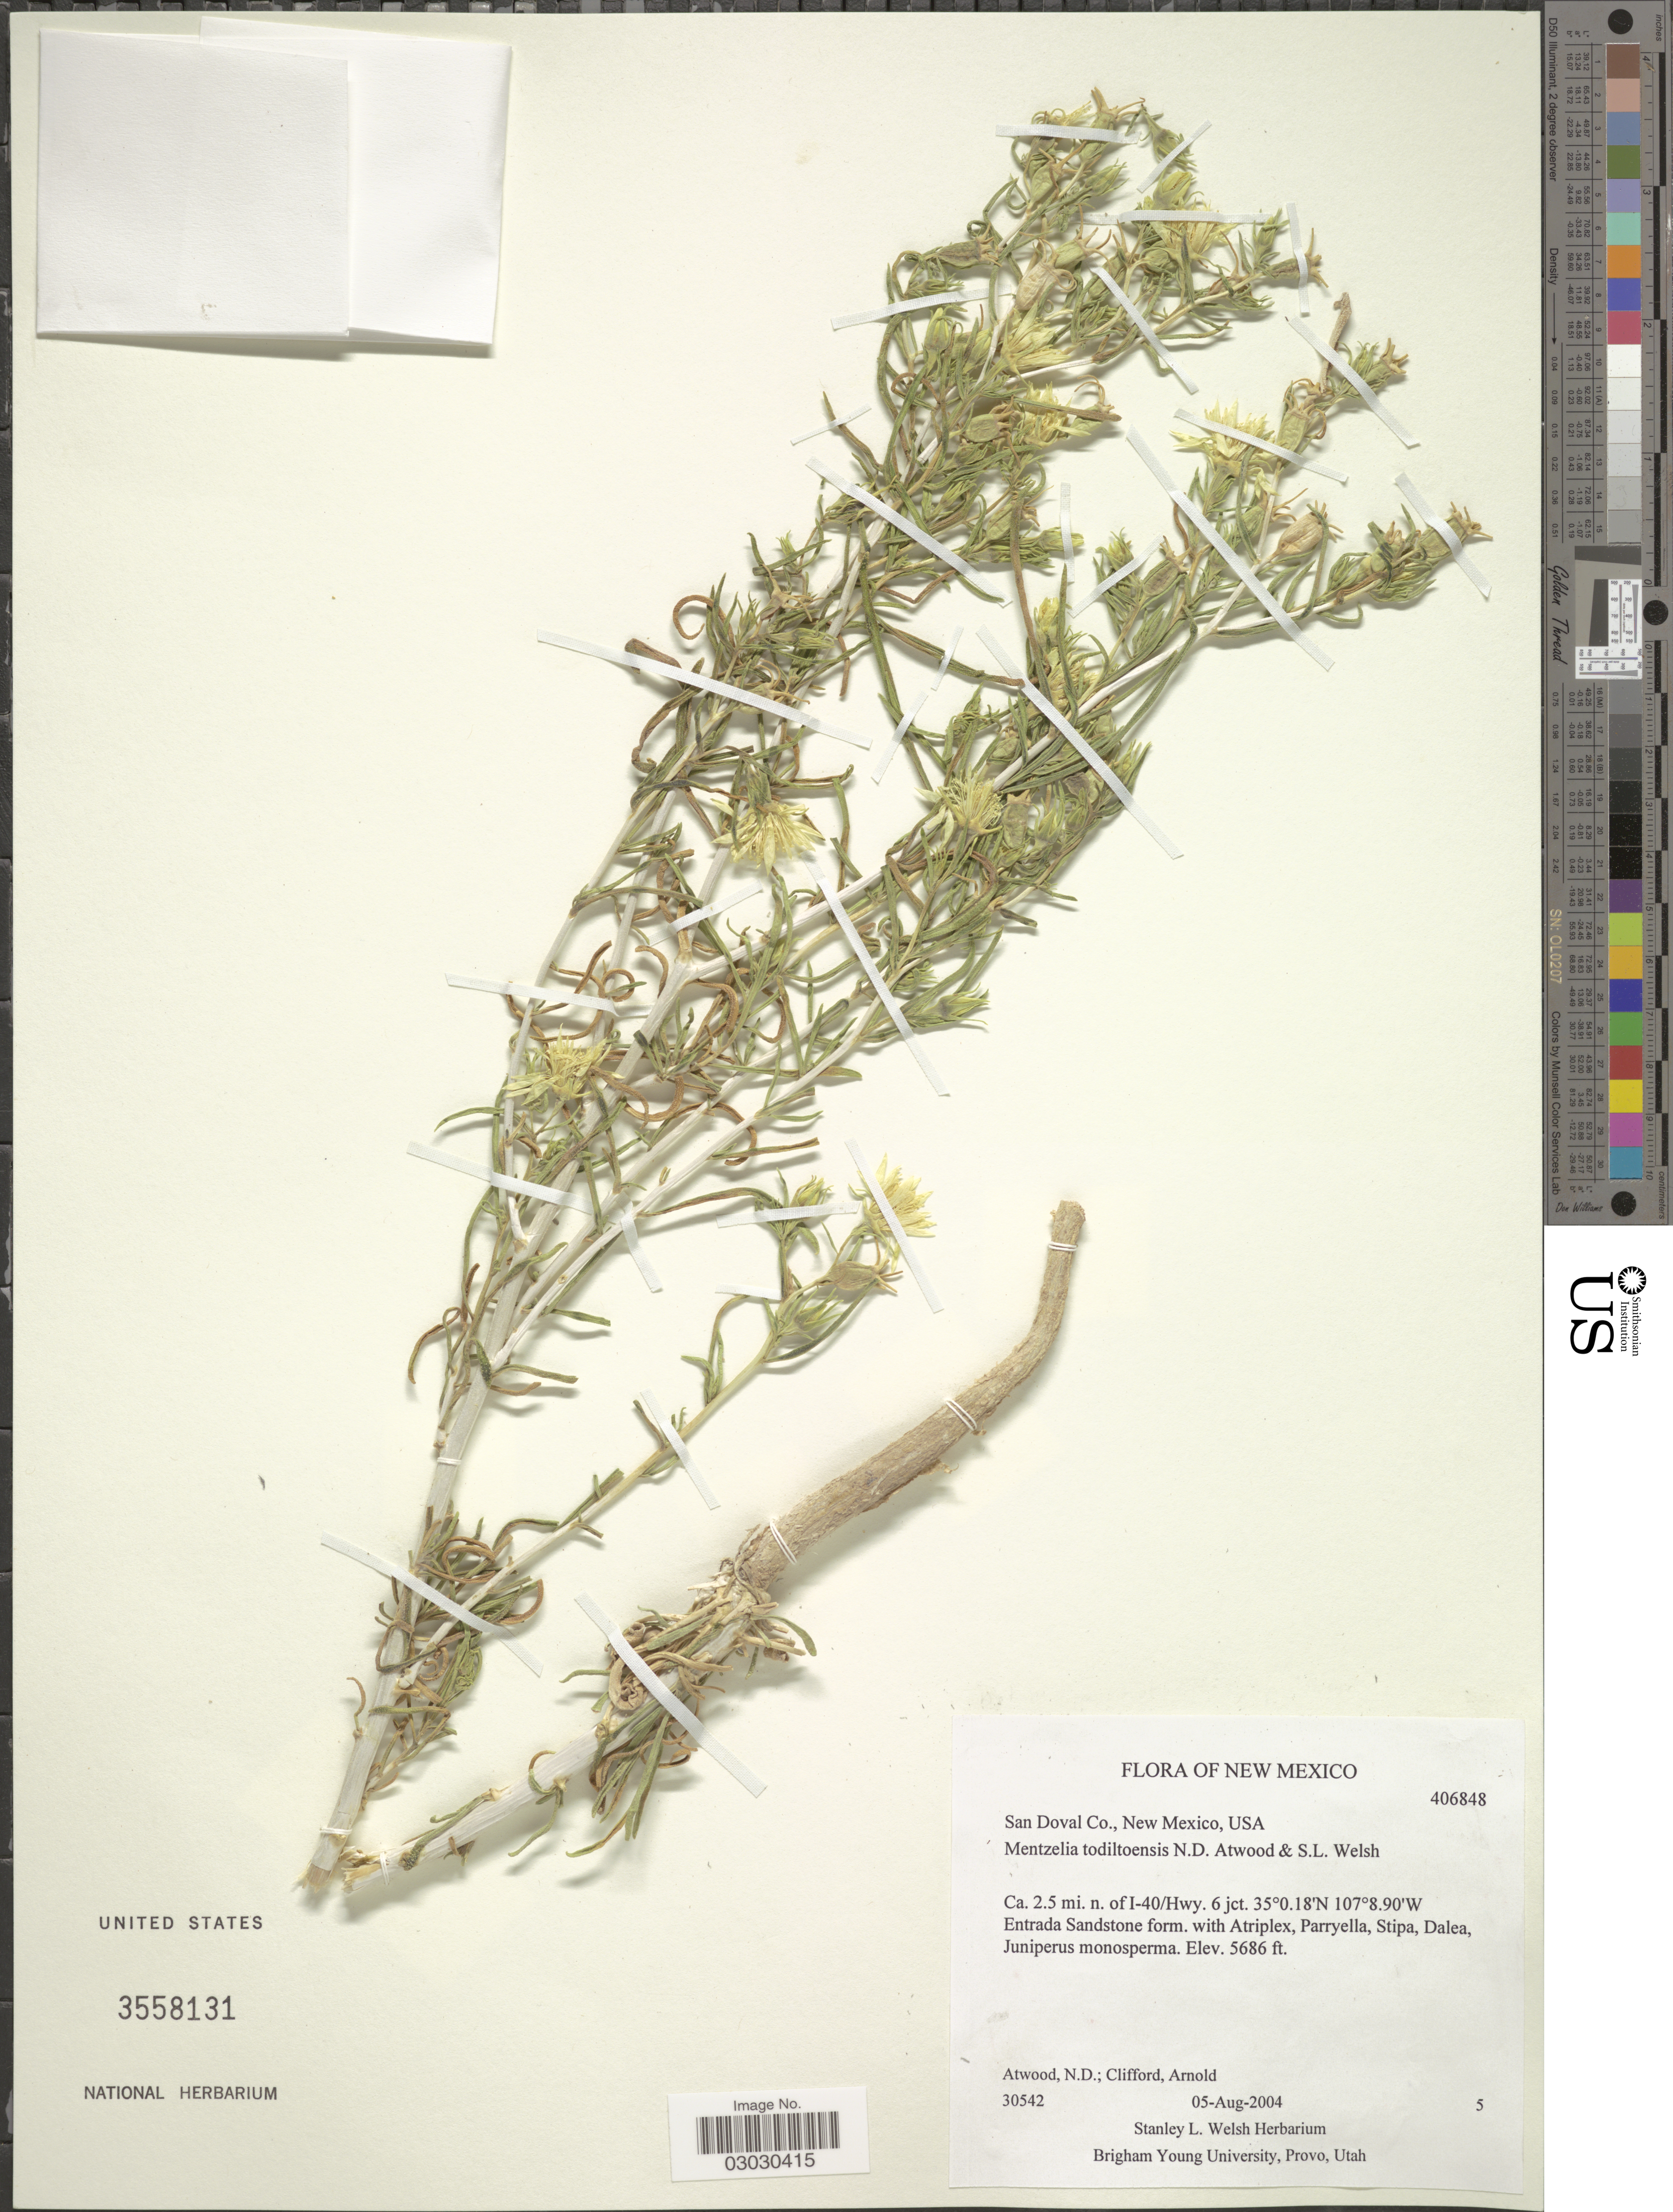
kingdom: Plantae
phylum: Tracheophyta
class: Magnoliopsida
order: Cornales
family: Loasaceae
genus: Mentzelia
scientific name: Mentzelia todiltoensis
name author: Atwood & S.L. Welsh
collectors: N. Atwood & A. Clifford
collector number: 30542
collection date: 2004-08-05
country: United States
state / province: New Mexico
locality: San Doval Co., Ca. 2.5 mi. n. of I-40/Hwy. 6 jct.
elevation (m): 1733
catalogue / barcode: US 3558131